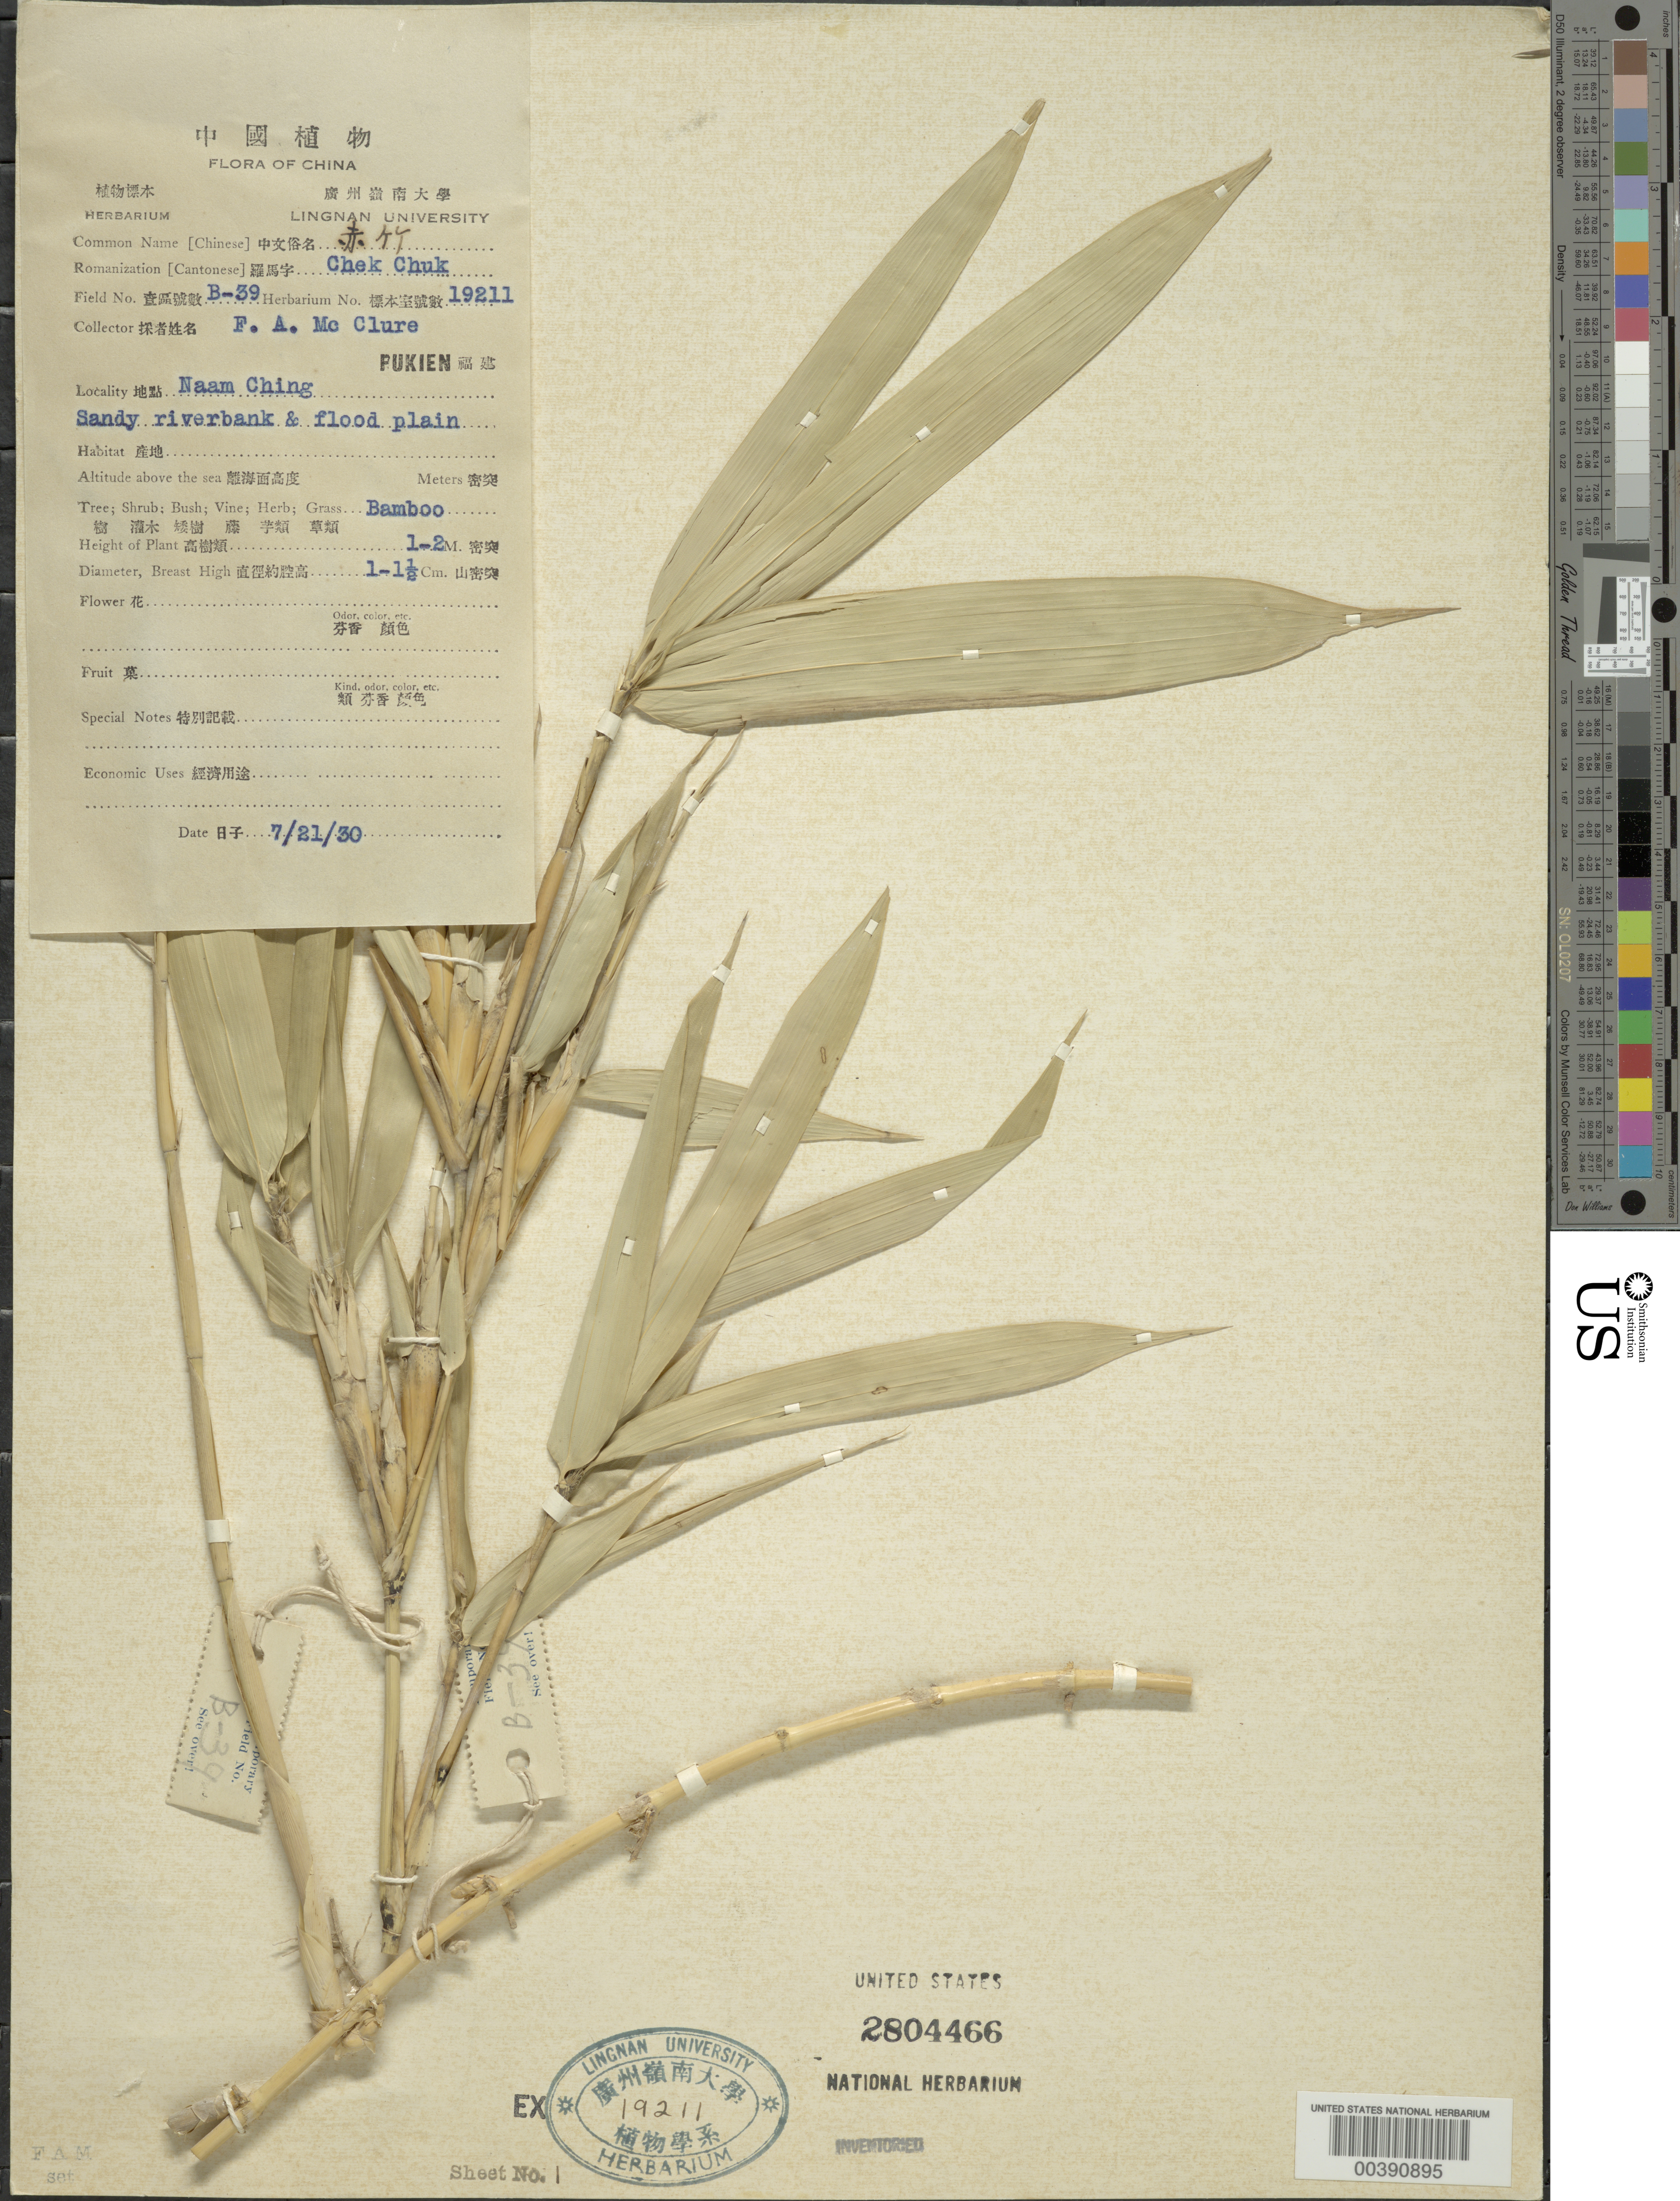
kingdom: Plantae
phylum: Tracheophyta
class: Liliopsida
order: Poales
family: Poaceae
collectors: F. A. McClure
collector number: B-39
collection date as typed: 21 Jul 1930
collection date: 1930-07-21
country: China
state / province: Fujian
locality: Naam ching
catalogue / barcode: US 2804466